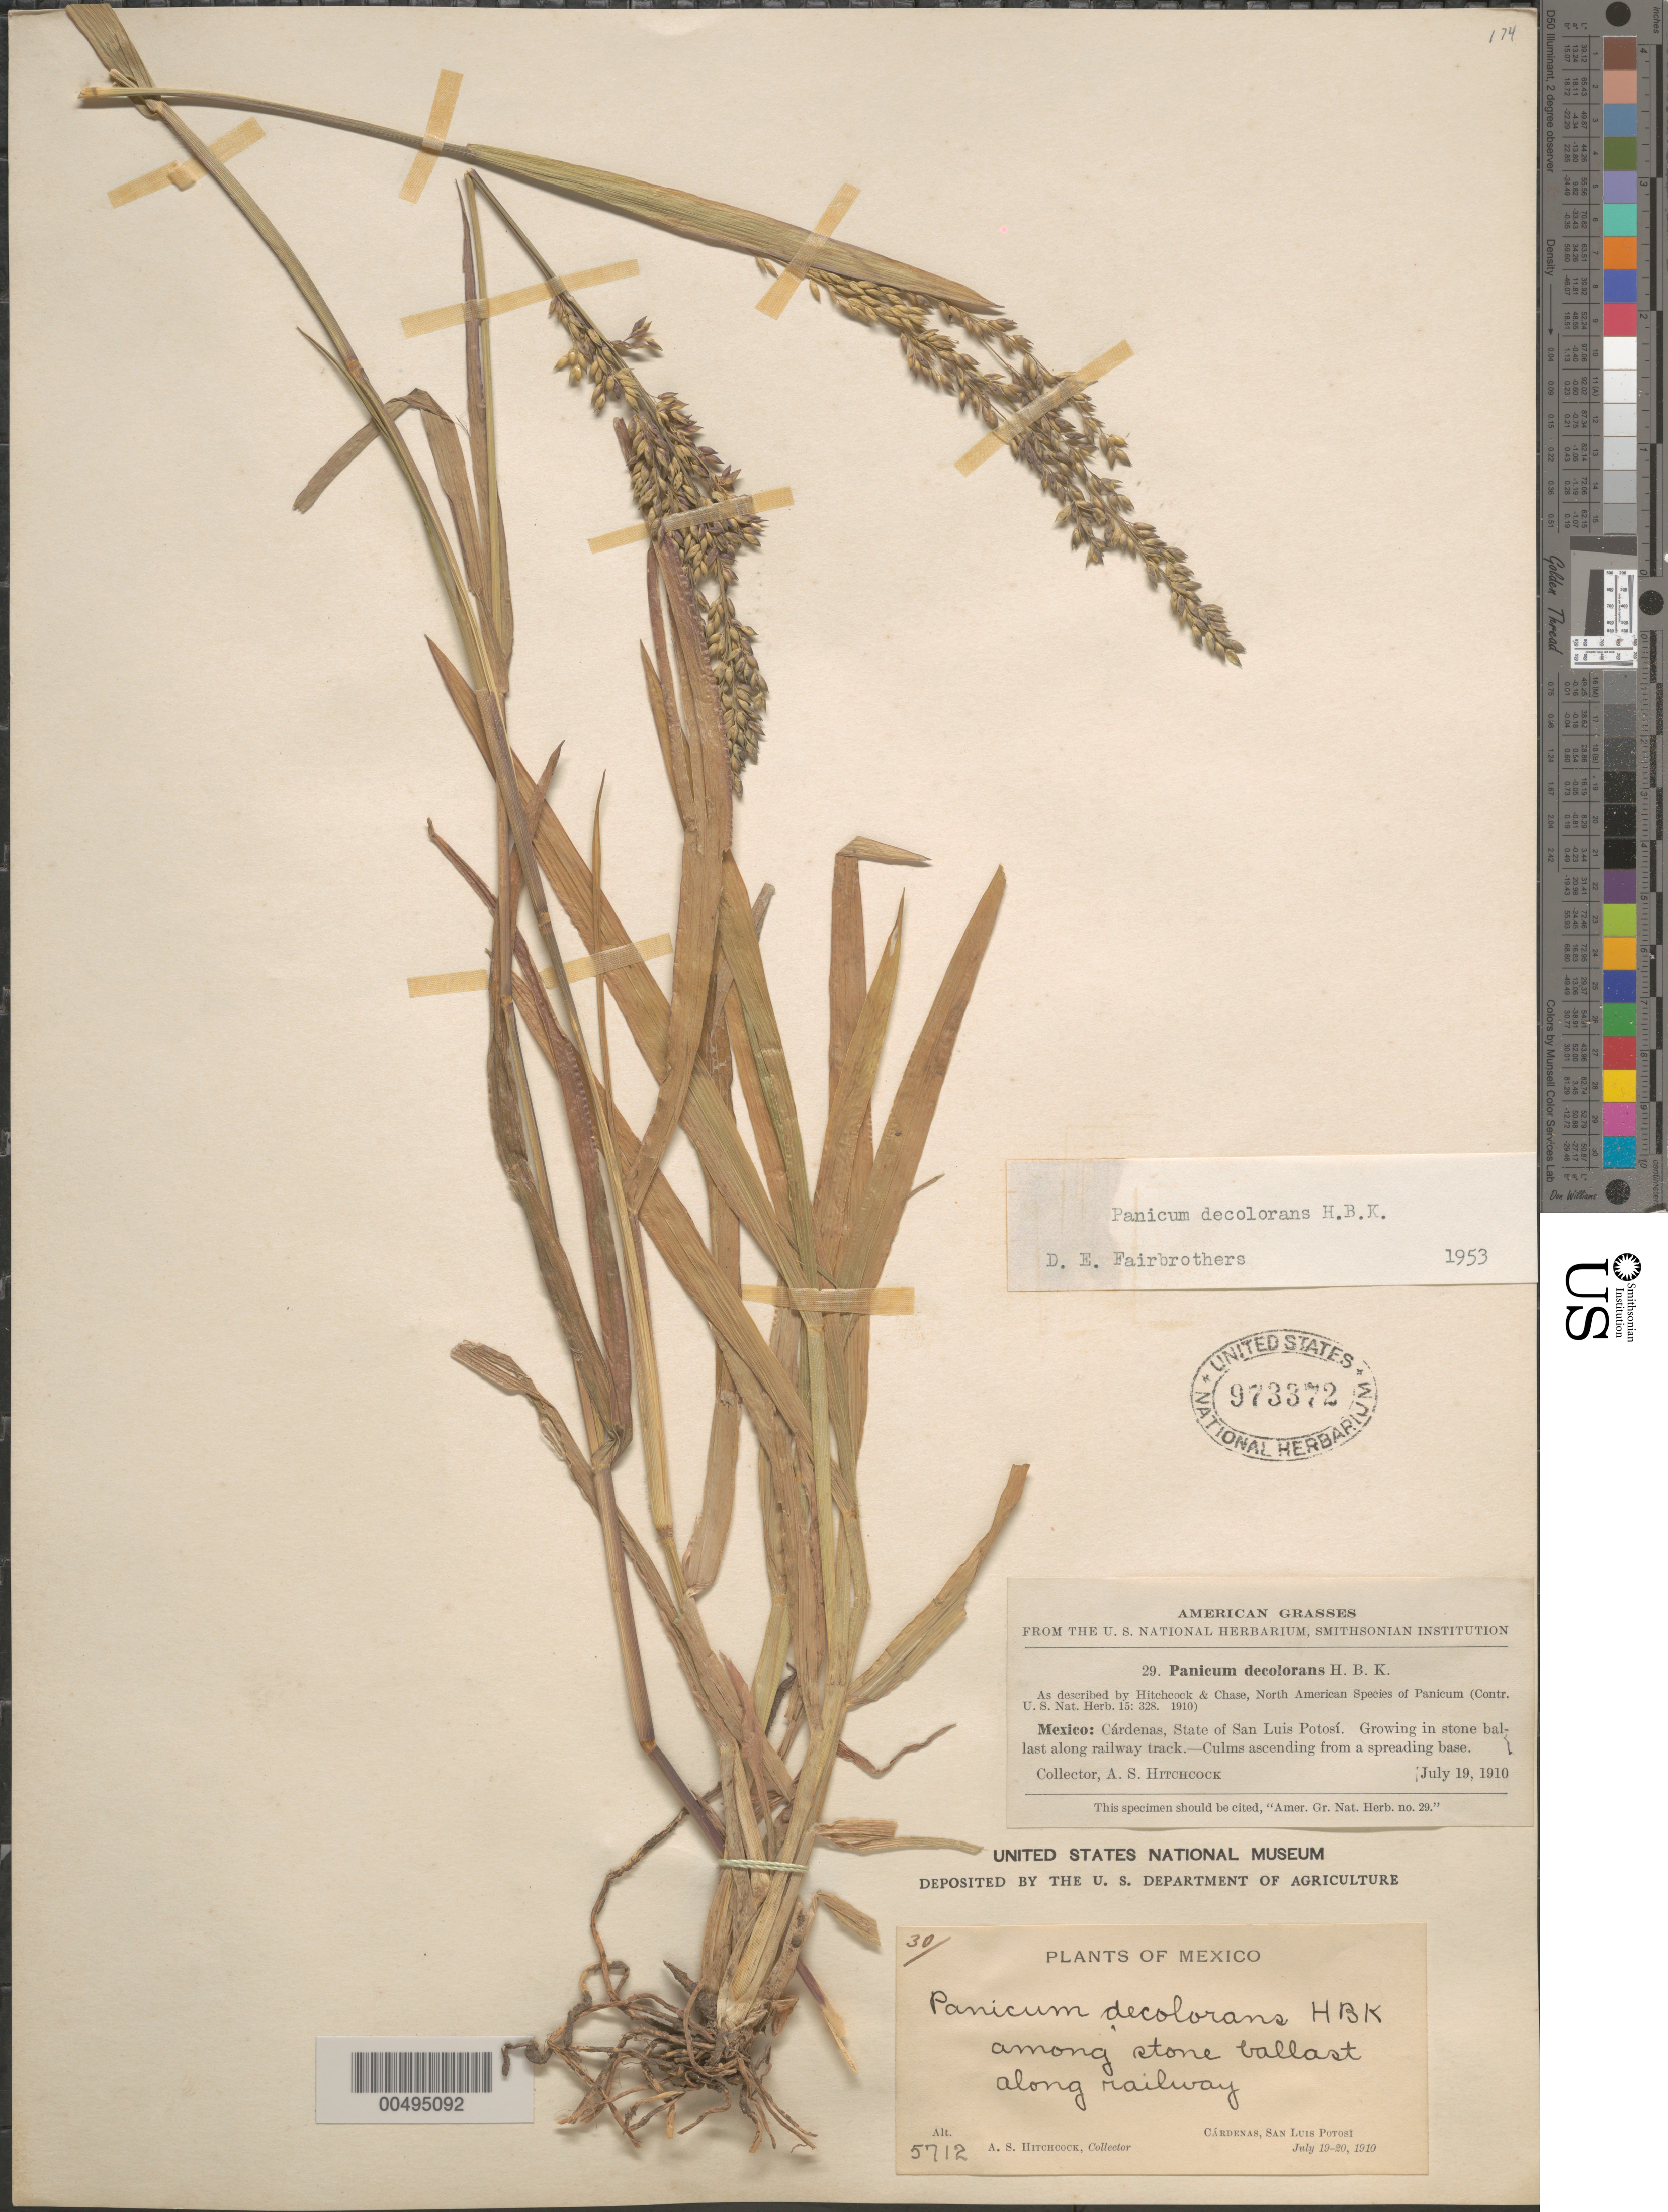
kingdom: Plantae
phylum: Tracheophyta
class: Liliopsida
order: Poales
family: Poaceae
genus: Panicum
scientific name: Panicum decolorans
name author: Kunth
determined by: Fairbrothers, D. E.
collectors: A. S. Hitchcock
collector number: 5712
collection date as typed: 19 Jul 1910 to 20 Jul 1910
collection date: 1910-07-19/1910-07-20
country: Mexico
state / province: San Luis Potosi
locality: C rdenas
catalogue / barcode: US 973372